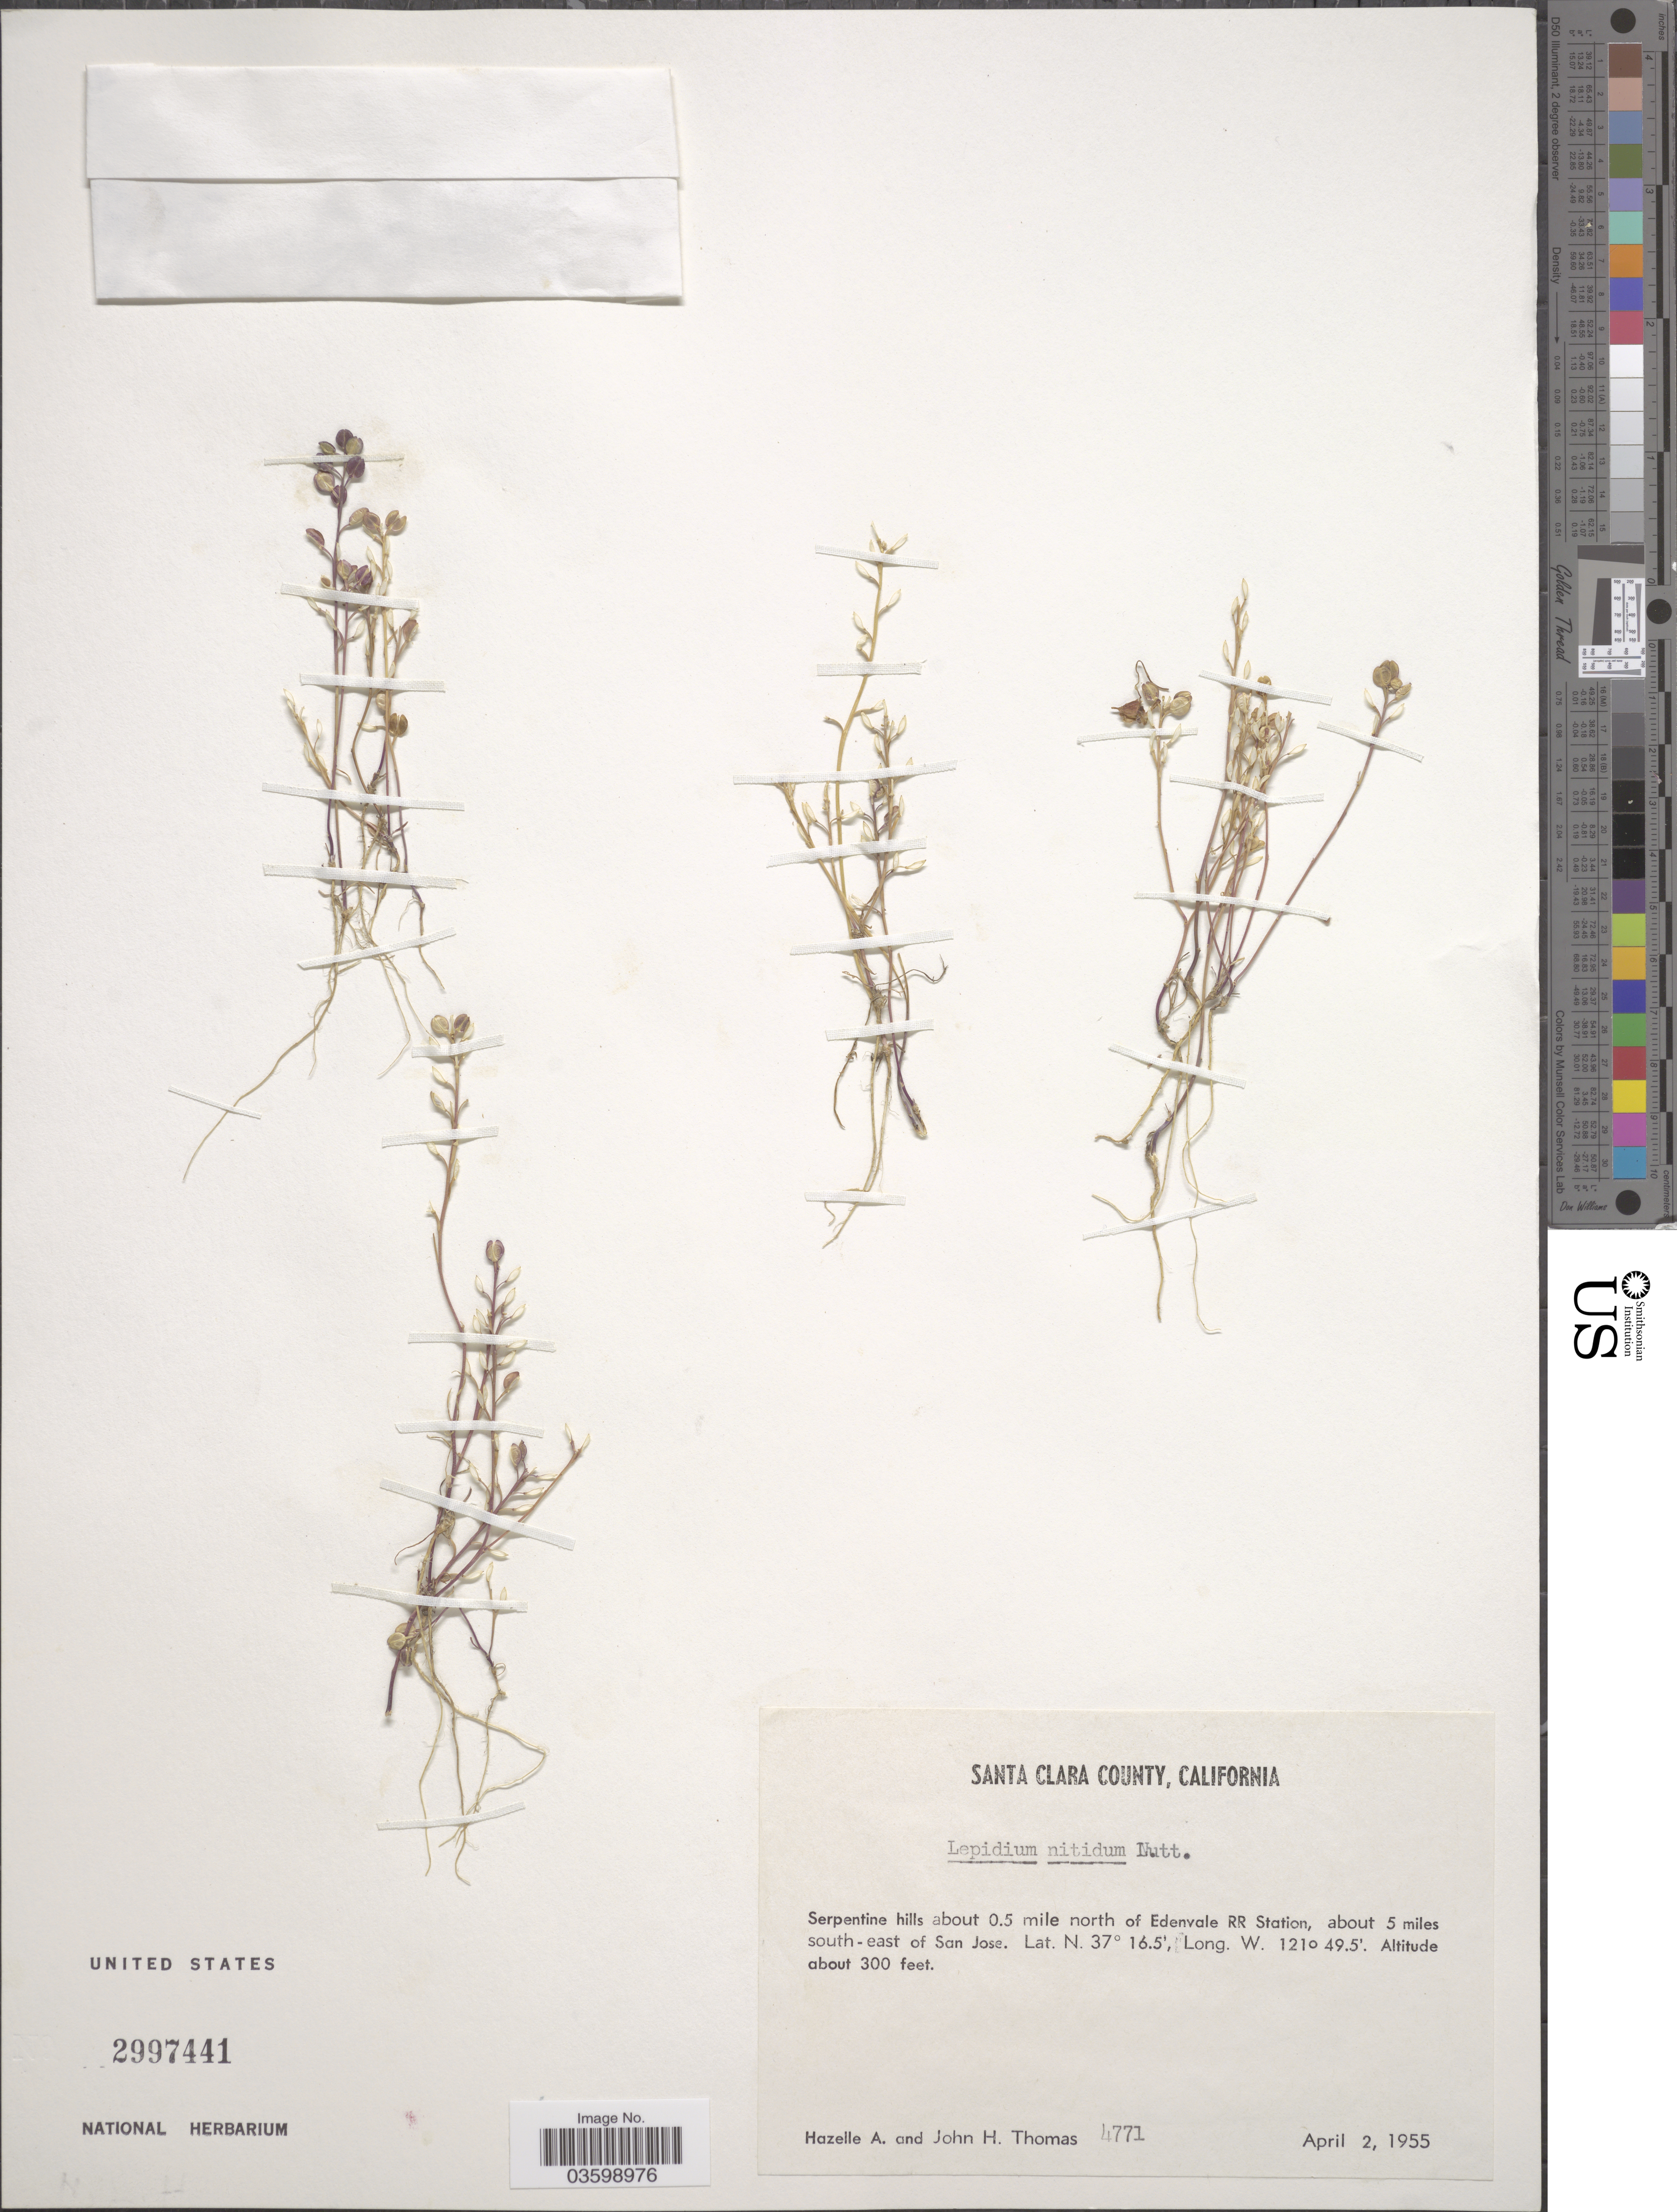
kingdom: Plantae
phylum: Tracheophyta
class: Magnoliopsida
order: Brassicales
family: Brassicaceae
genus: Lepidium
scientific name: Lepidium nitidum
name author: Nutt.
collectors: H. Thomas & J. H. Thomas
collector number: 4771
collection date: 1955-04-02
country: United States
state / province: California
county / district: Santa Clara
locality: Santa Clara County. Serpentine hills about 0.5 mile north of Edenvale RR Station, about 5 miles south-east of San Jose.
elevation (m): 91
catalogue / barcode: US 2997441